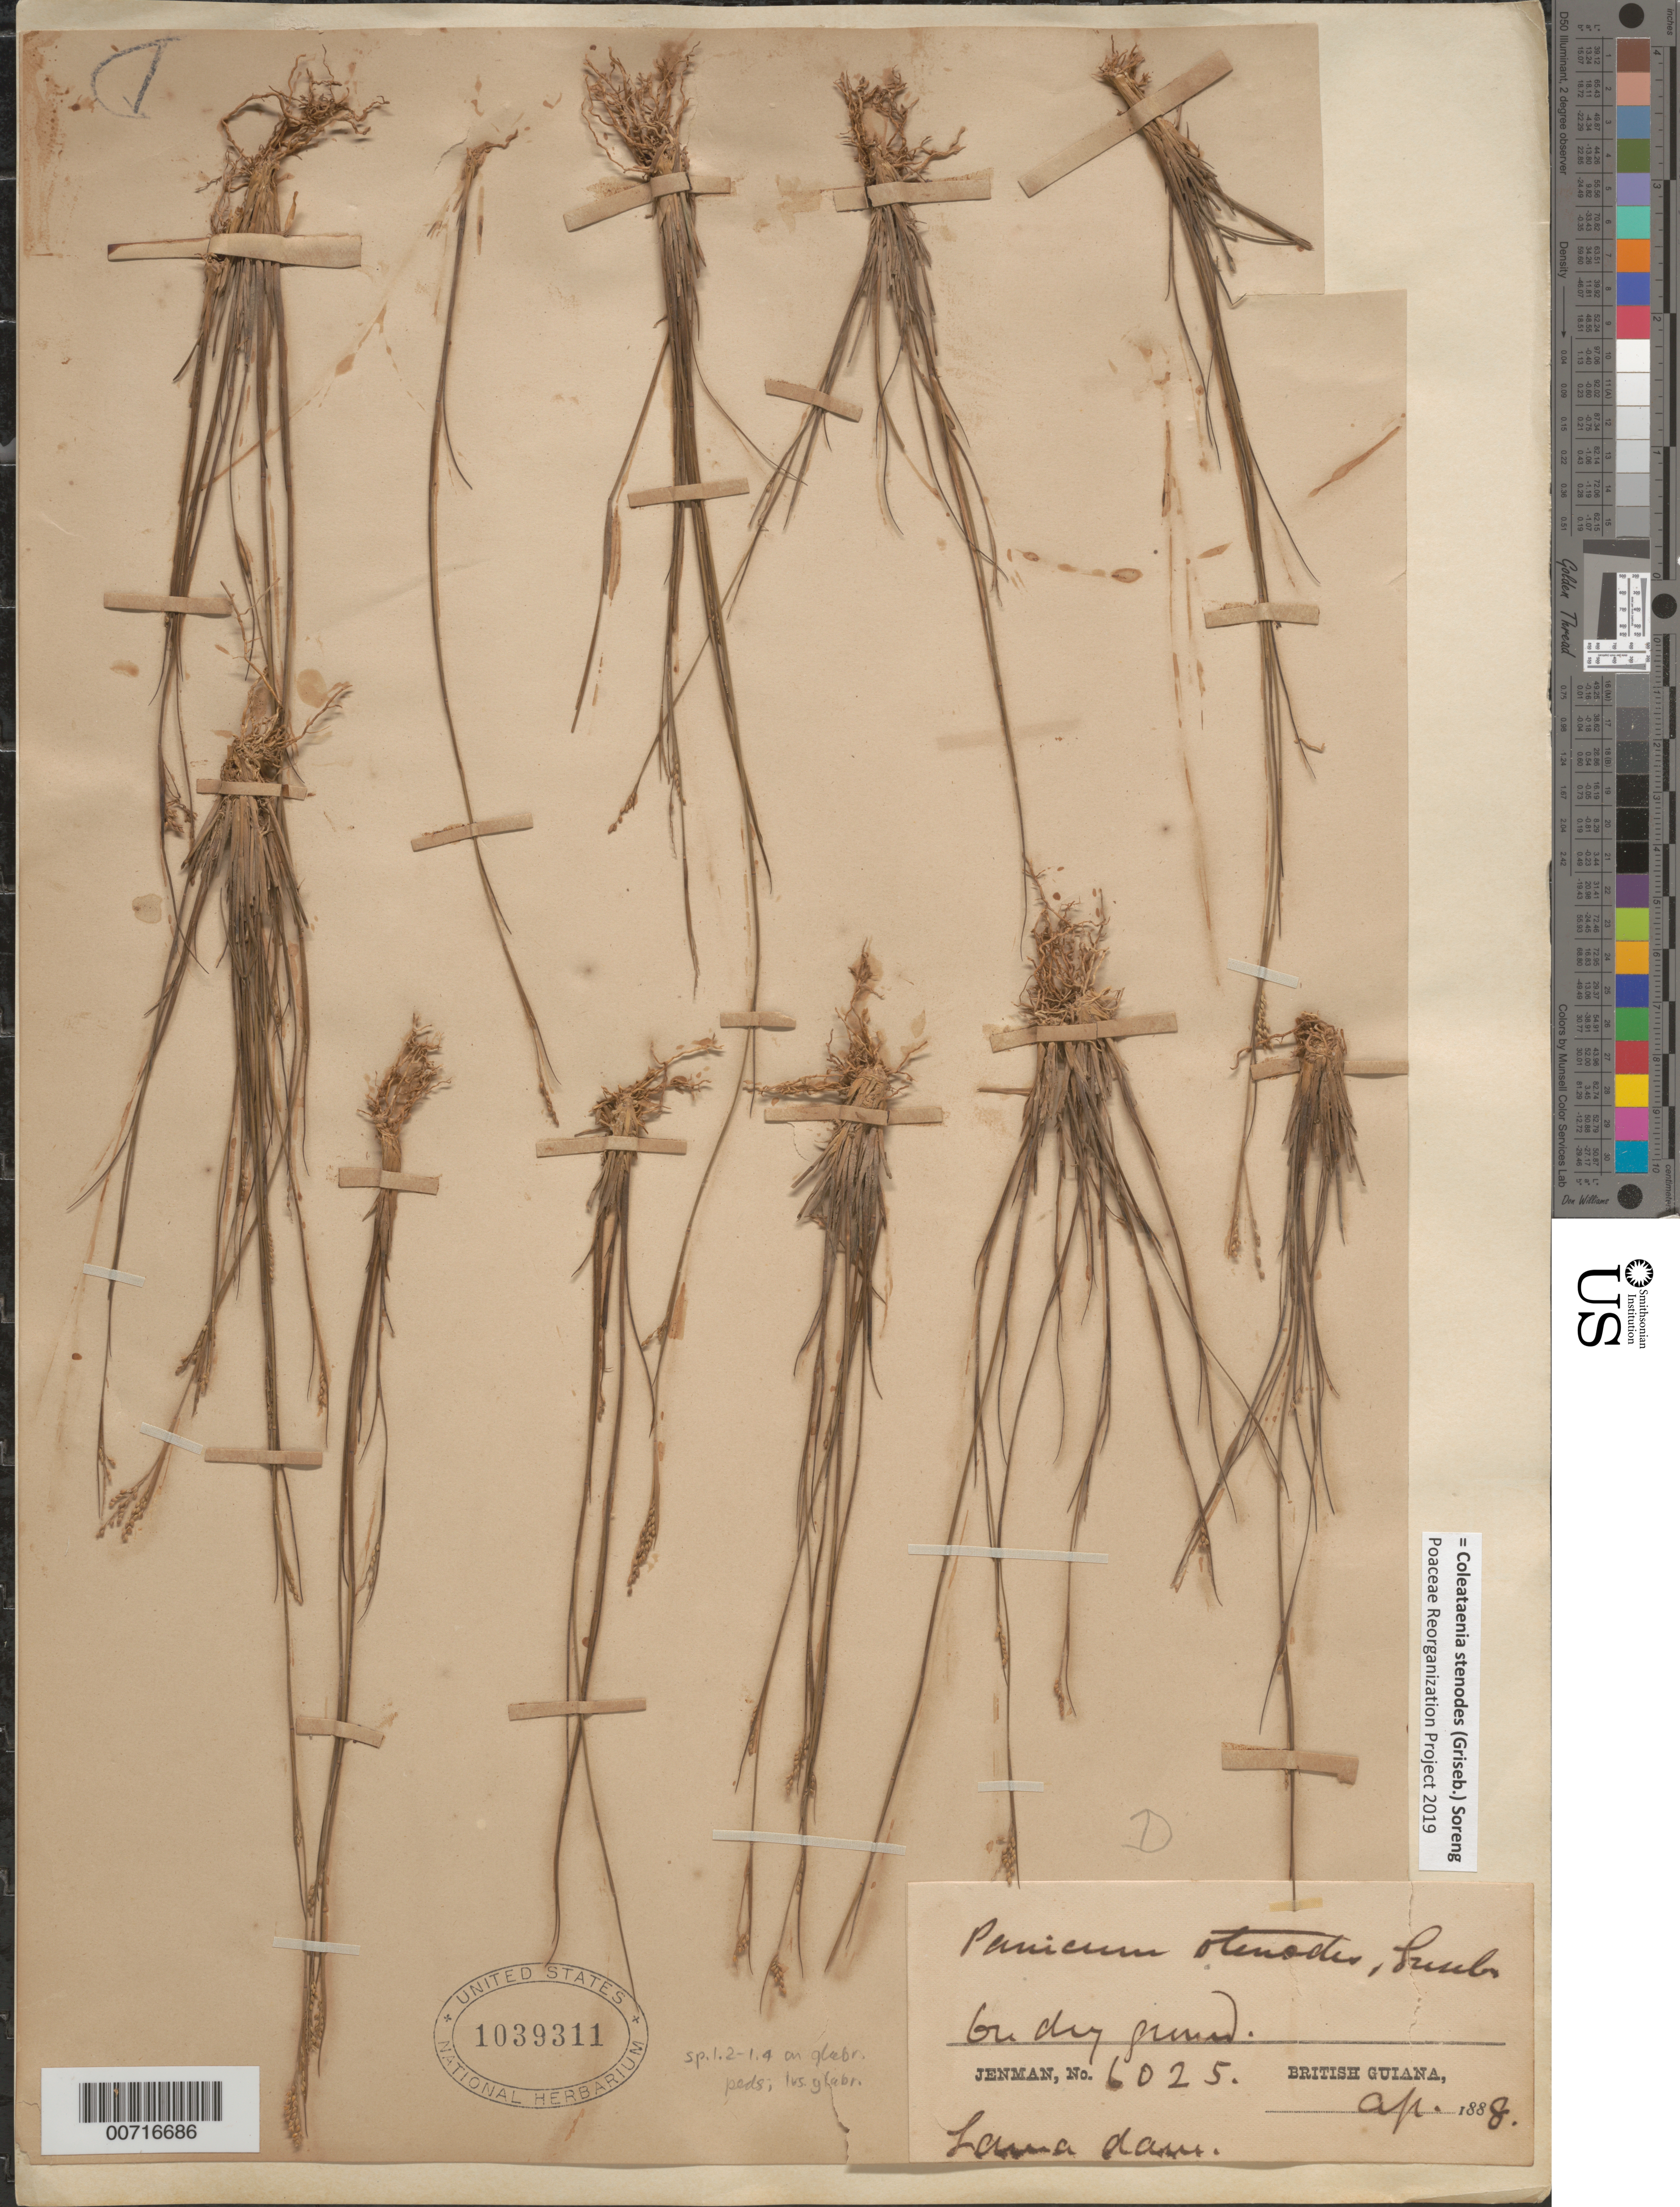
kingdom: Plantae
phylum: Tracheophyta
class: Liliopsida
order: Poales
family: Poaceae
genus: Panicum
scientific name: Panicum stenodes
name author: Griseb.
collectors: G. S. Jenman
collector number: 6025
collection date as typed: April 1888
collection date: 1888-04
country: Guyana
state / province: Demerara-Mahaica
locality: Lama Dam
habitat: Dry ground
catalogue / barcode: US 1039311